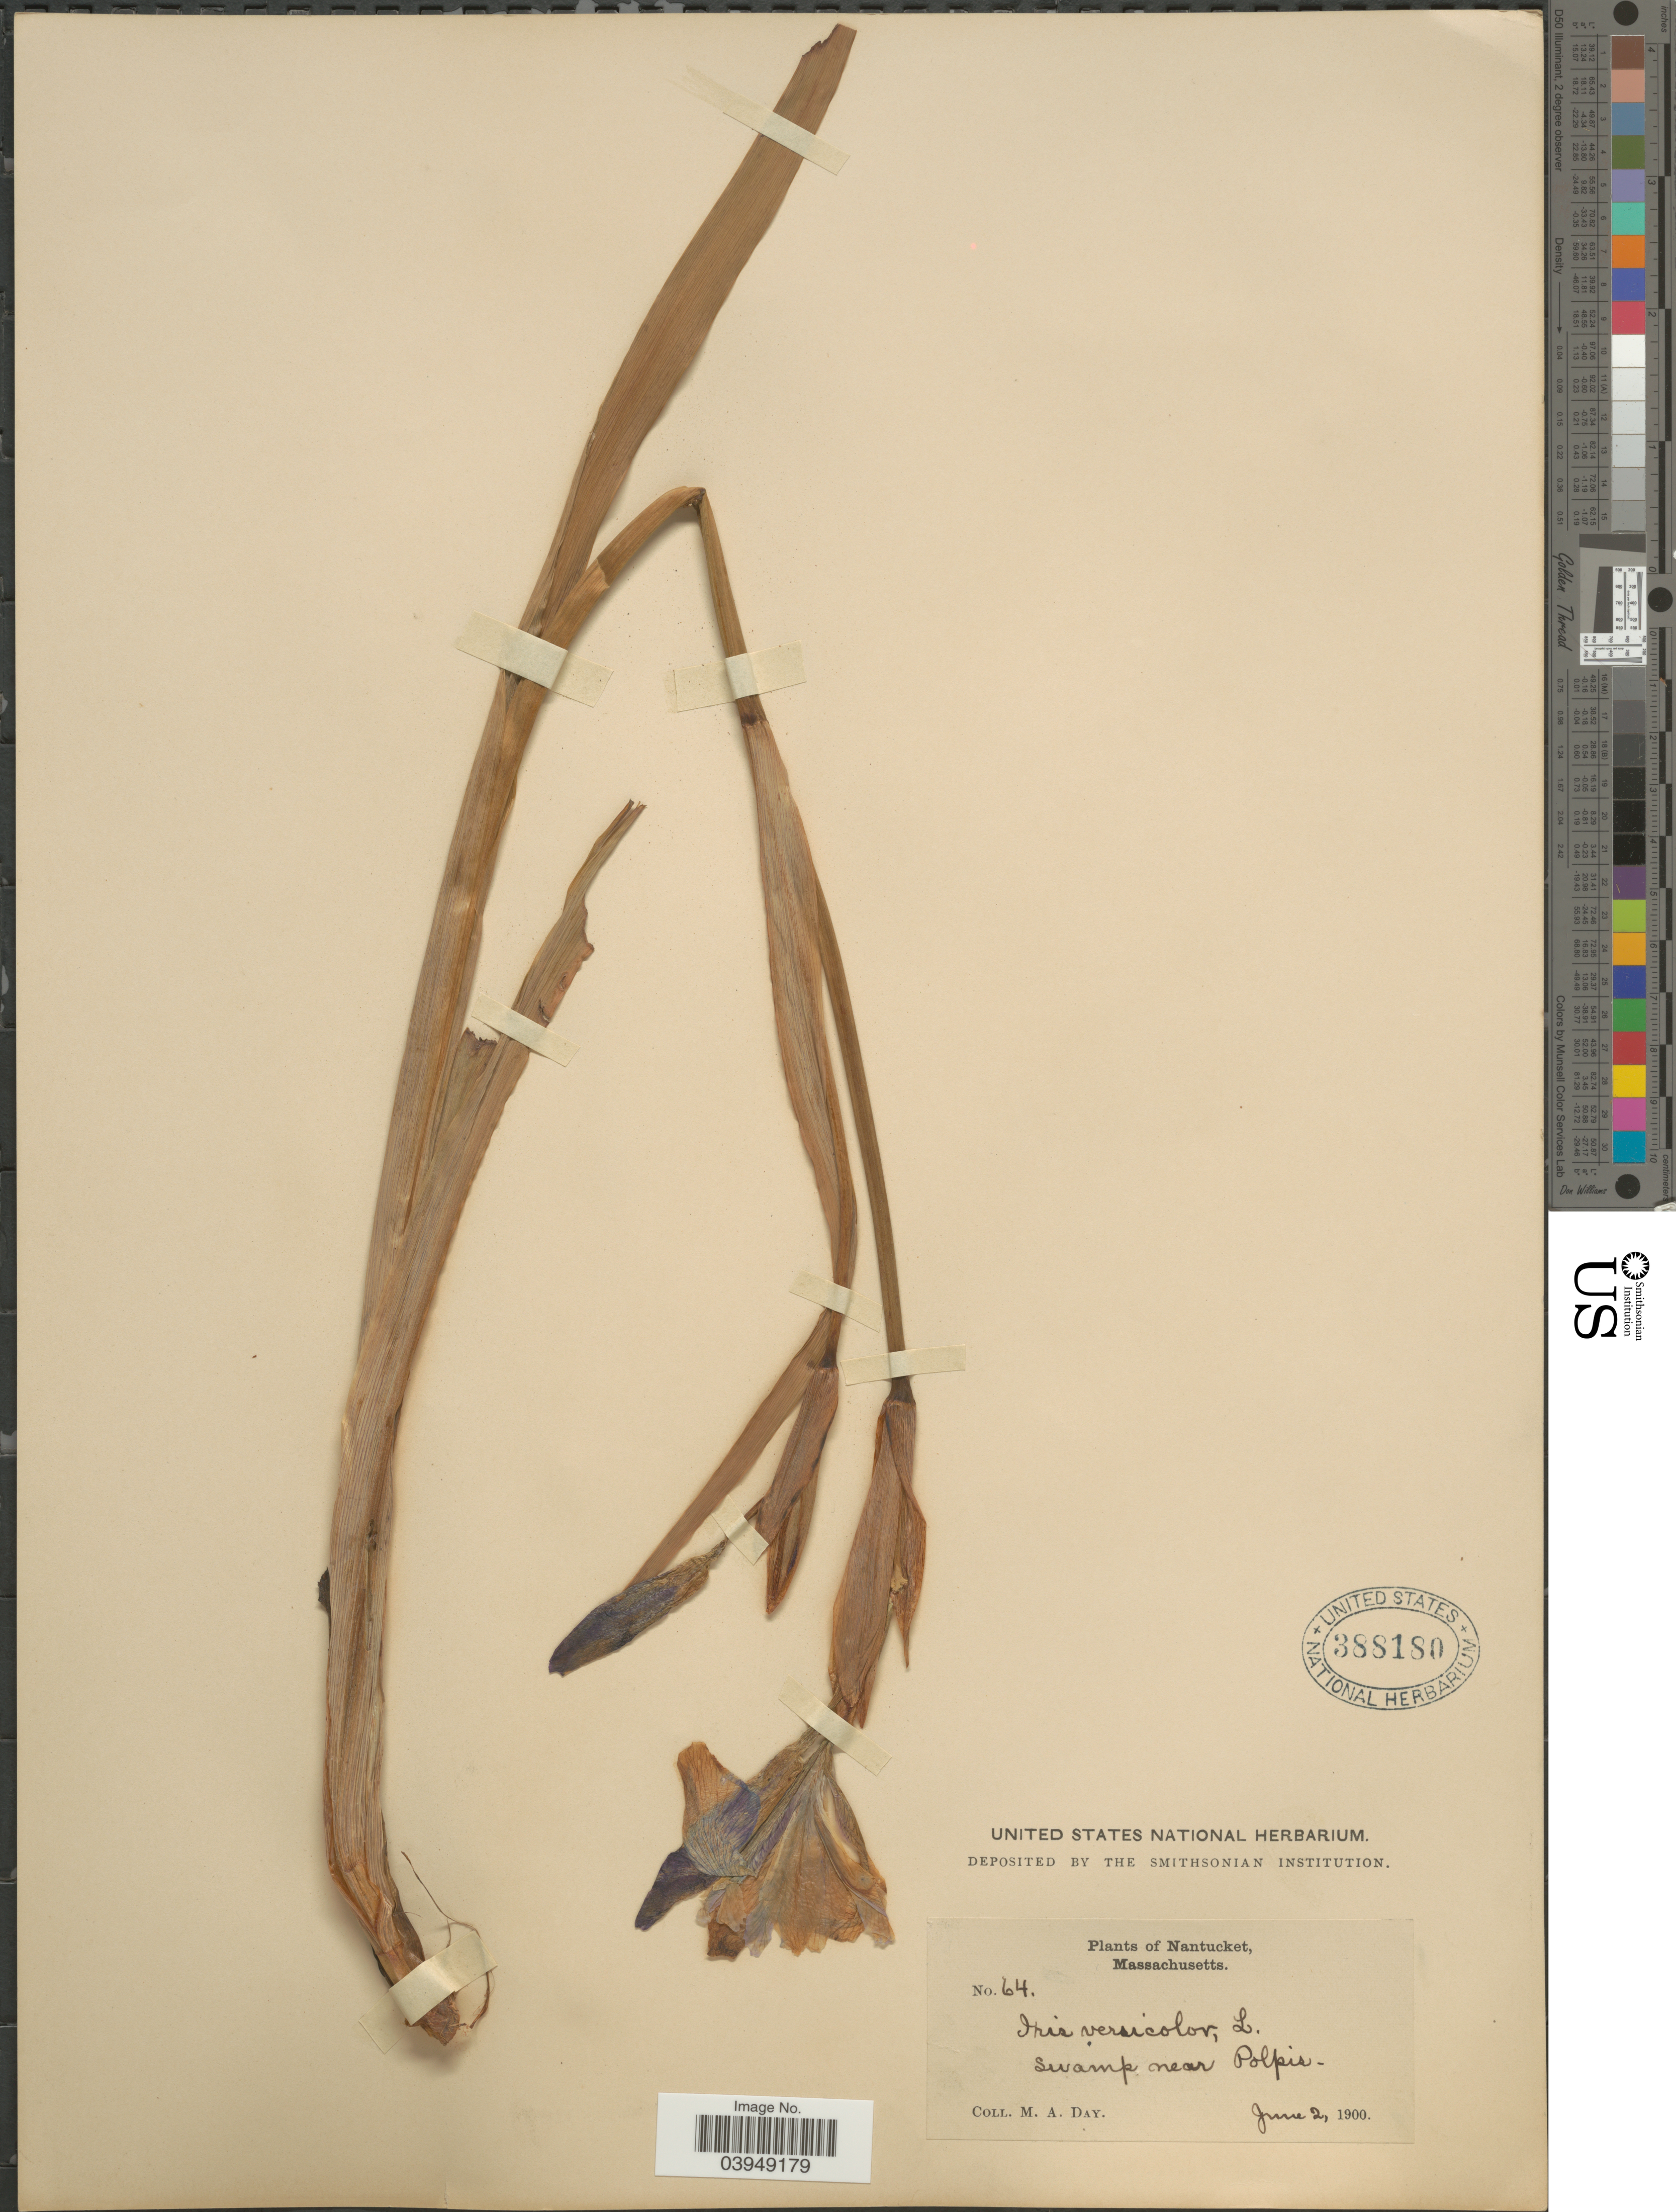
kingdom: Plantae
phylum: Tracheophyta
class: Liliopsida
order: Asparagales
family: Iridaceae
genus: Iris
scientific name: Iris versicolor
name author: L.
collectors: M. Day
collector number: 64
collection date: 1900-06-02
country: United States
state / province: Massachusetts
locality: Nantucket. Swamp near Polpis.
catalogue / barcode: US 388180